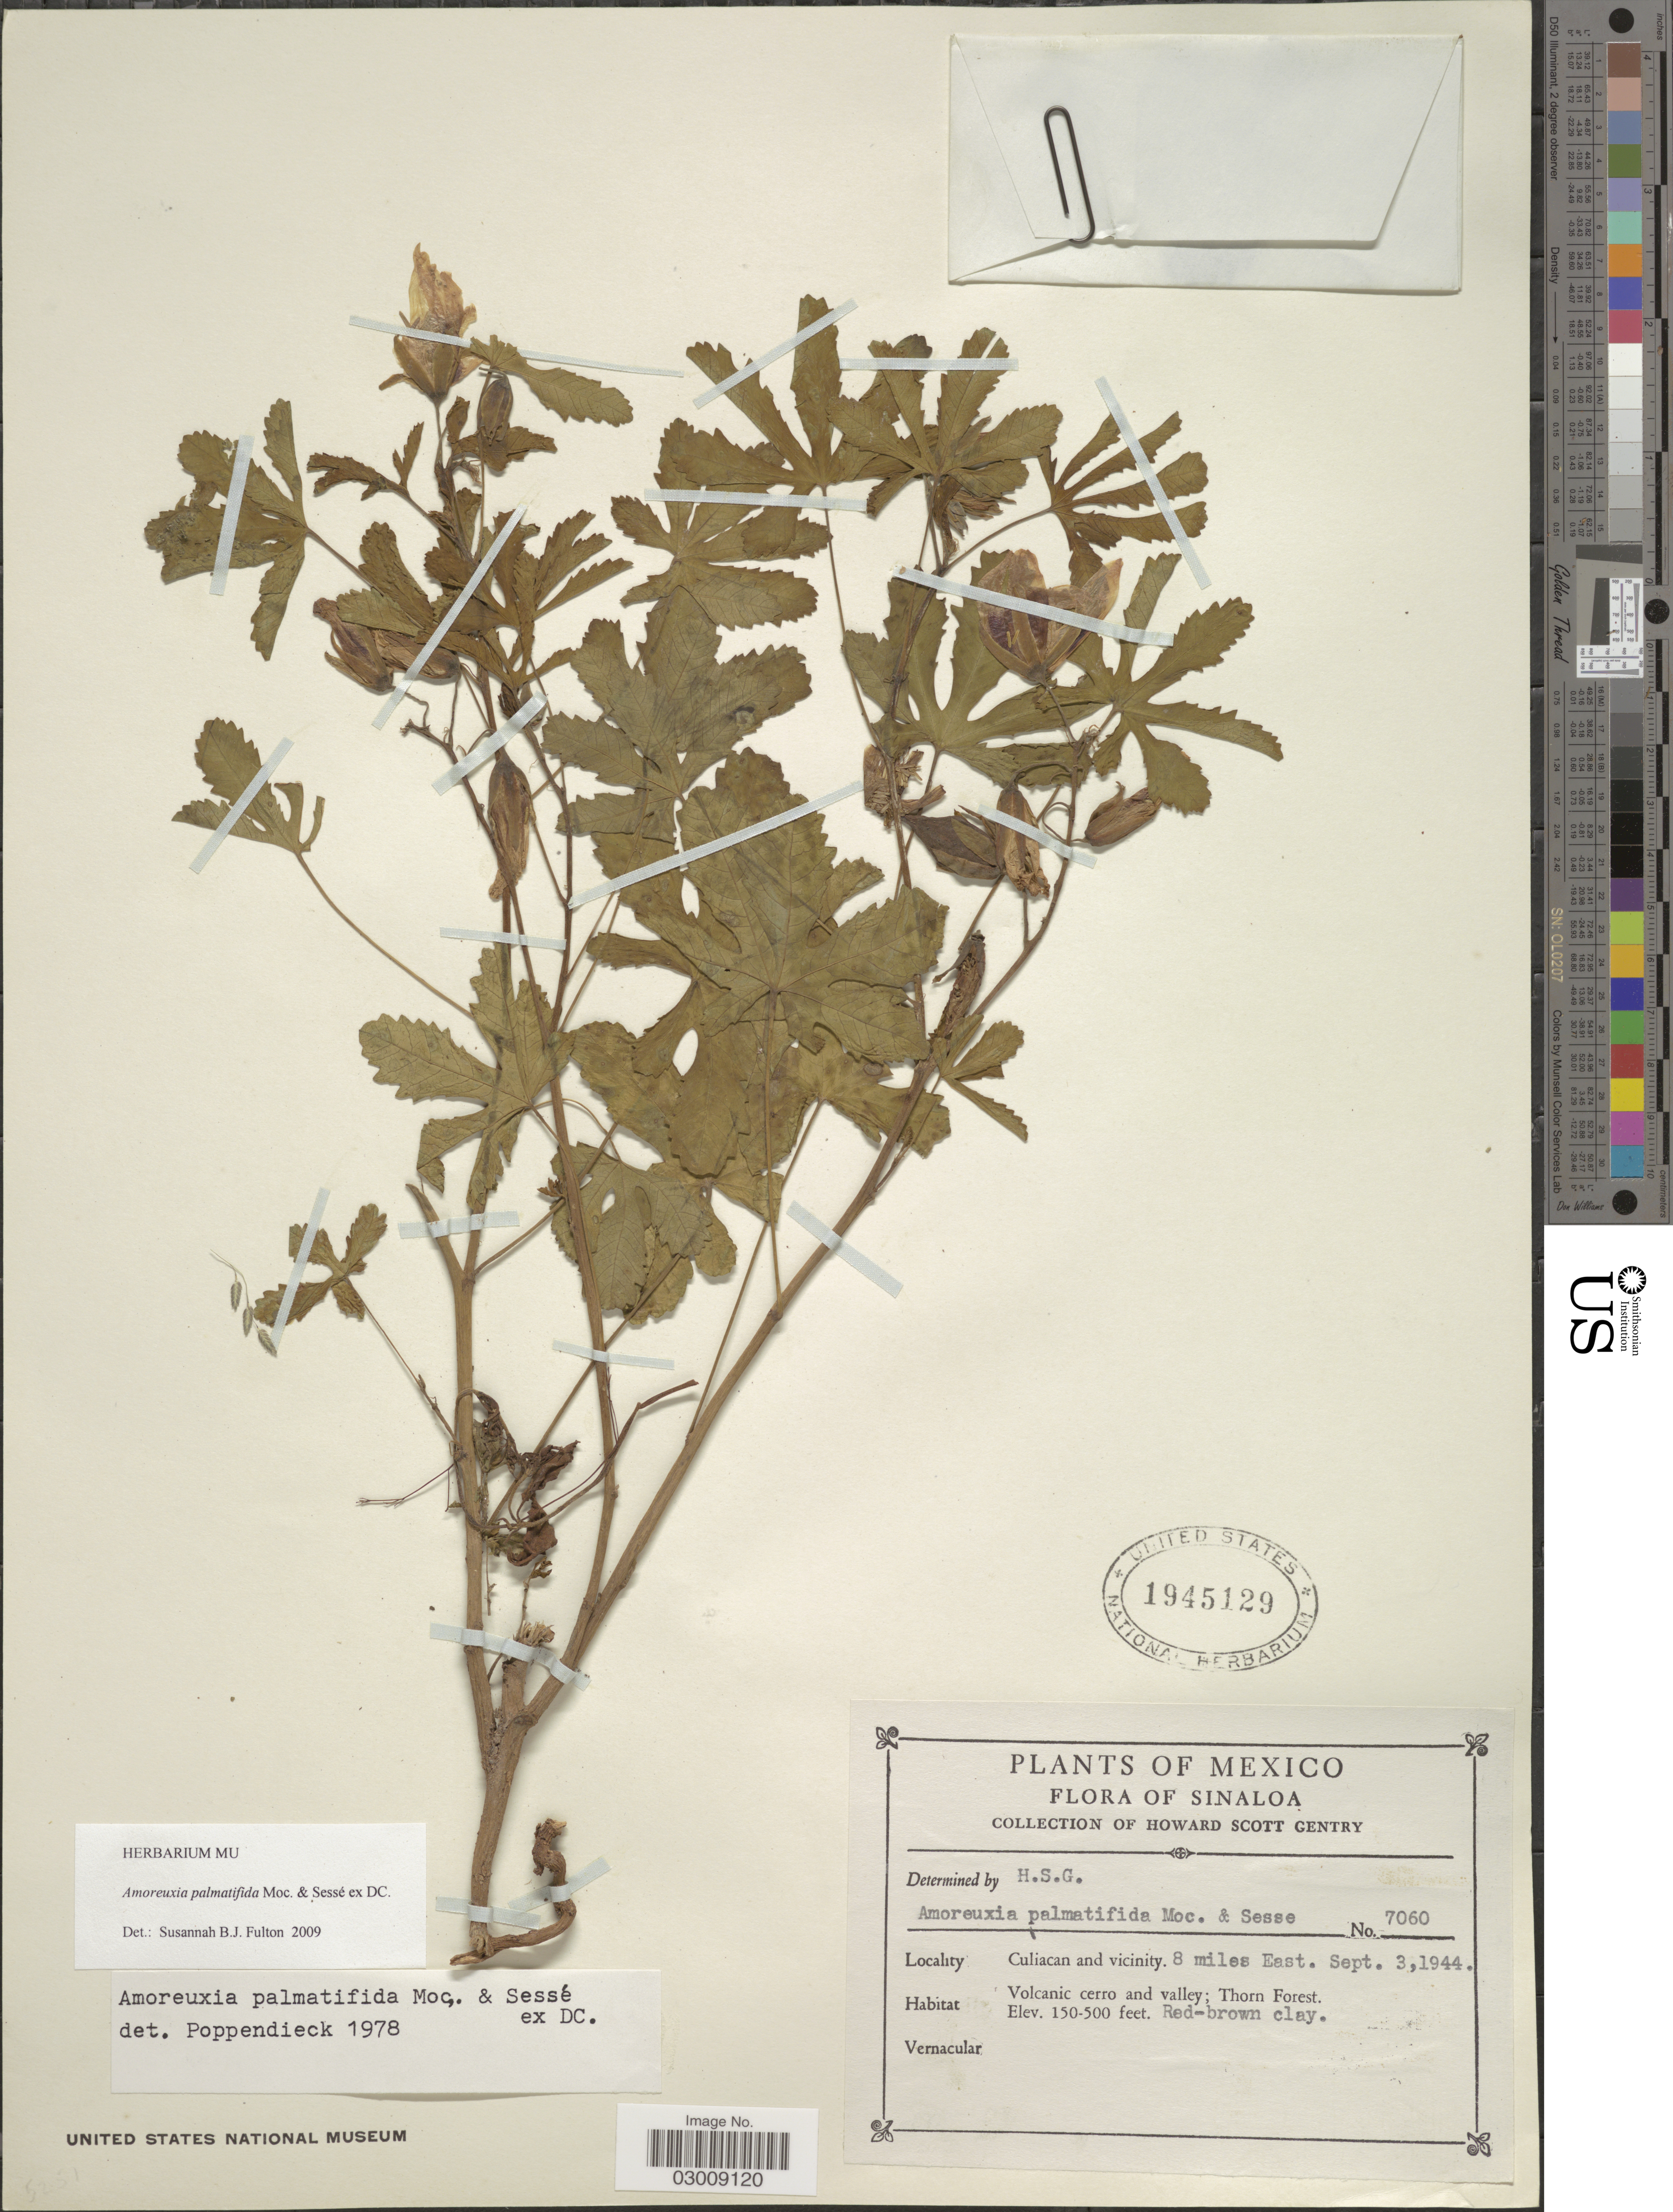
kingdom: Plantae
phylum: Tracheophyta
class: Magnoliopsida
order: Malvales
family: Cochlospermaceae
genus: Amoreuxia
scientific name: Amoreuxia palmatifida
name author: Moc. & Sessé ex DC.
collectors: H. S. Gentry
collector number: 7060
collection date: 1944-09-03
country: Mexico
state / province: Sinaloa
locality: Culiacan and vicinity. 8 miles East. Volcanic cerro and valley; Thorn Forest.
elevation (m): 46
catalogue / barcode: US 1945129